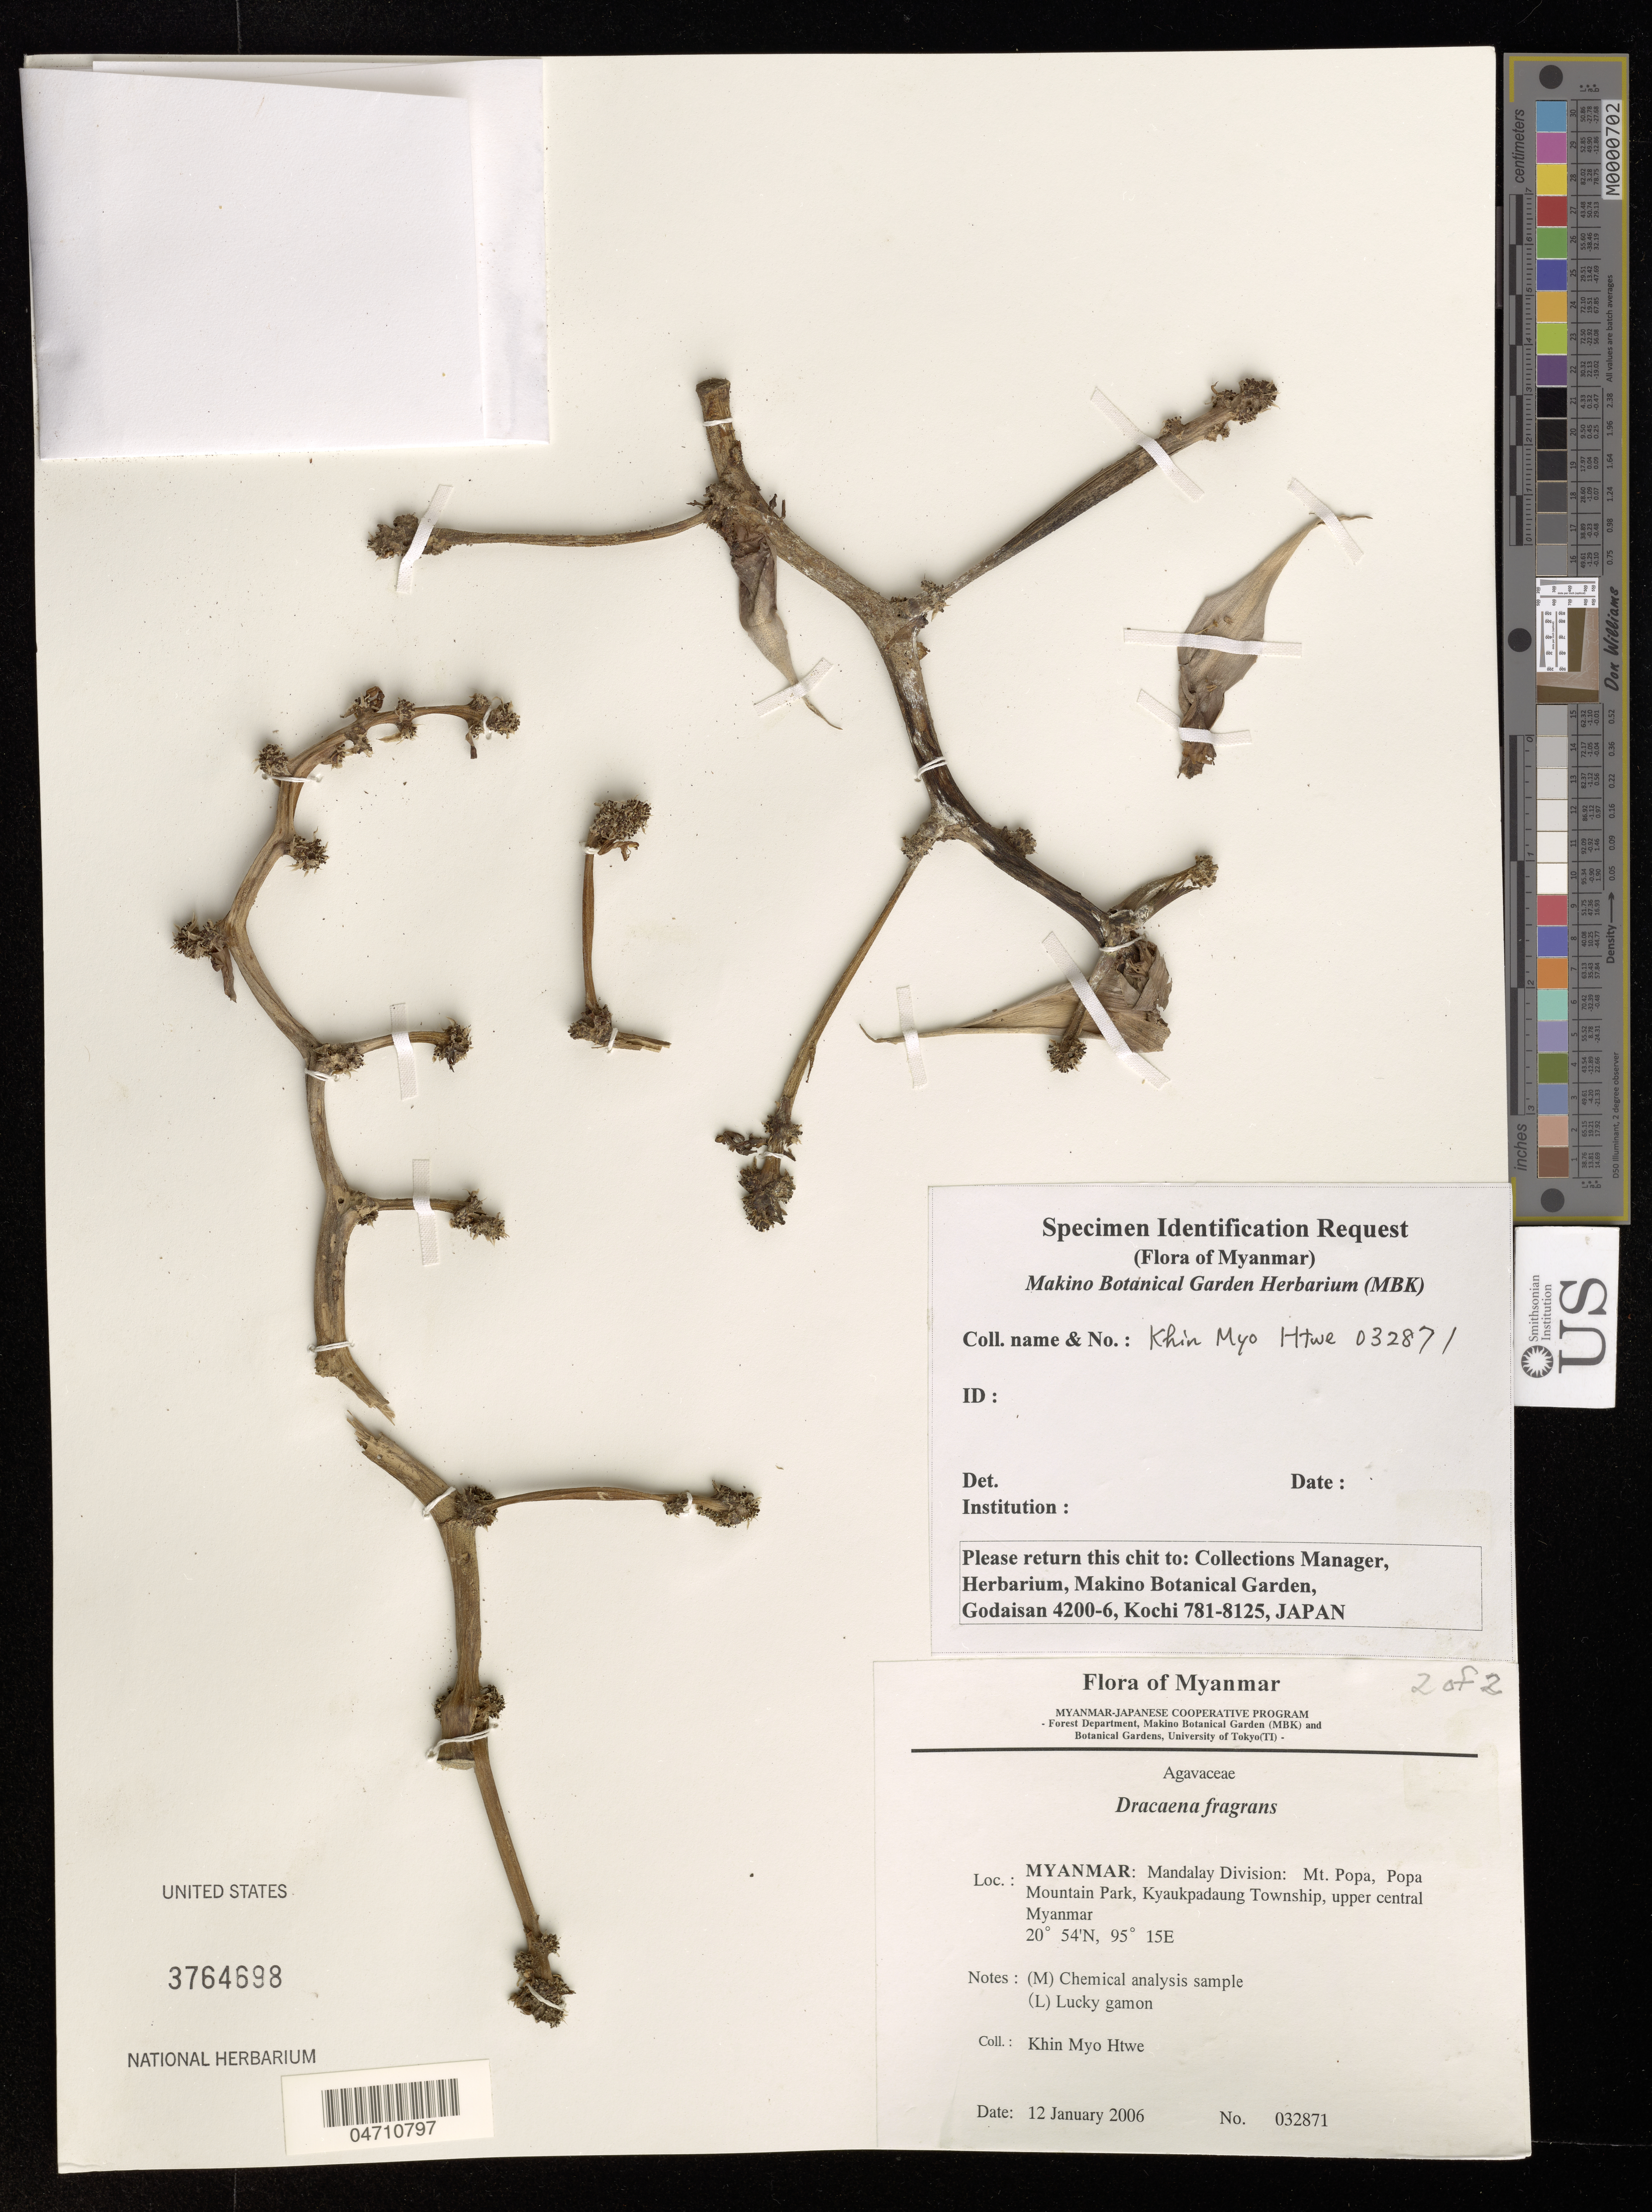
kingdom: Plantae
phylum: Tracheophyta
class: Liliopsida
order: Asparagales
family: Asparagaceae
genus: Dracaena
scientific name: Dracaena fragrans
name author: (L.) Ker Gawl.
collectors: K. Htwe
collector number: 032871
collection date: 2006-01-12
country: Myanmar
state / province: Mandalay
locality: Mandalay Division: Mt. Popa, Popa Mountain Park, Kyaukpadaung Township, upper central Myanmar.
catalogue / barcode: US 3764698